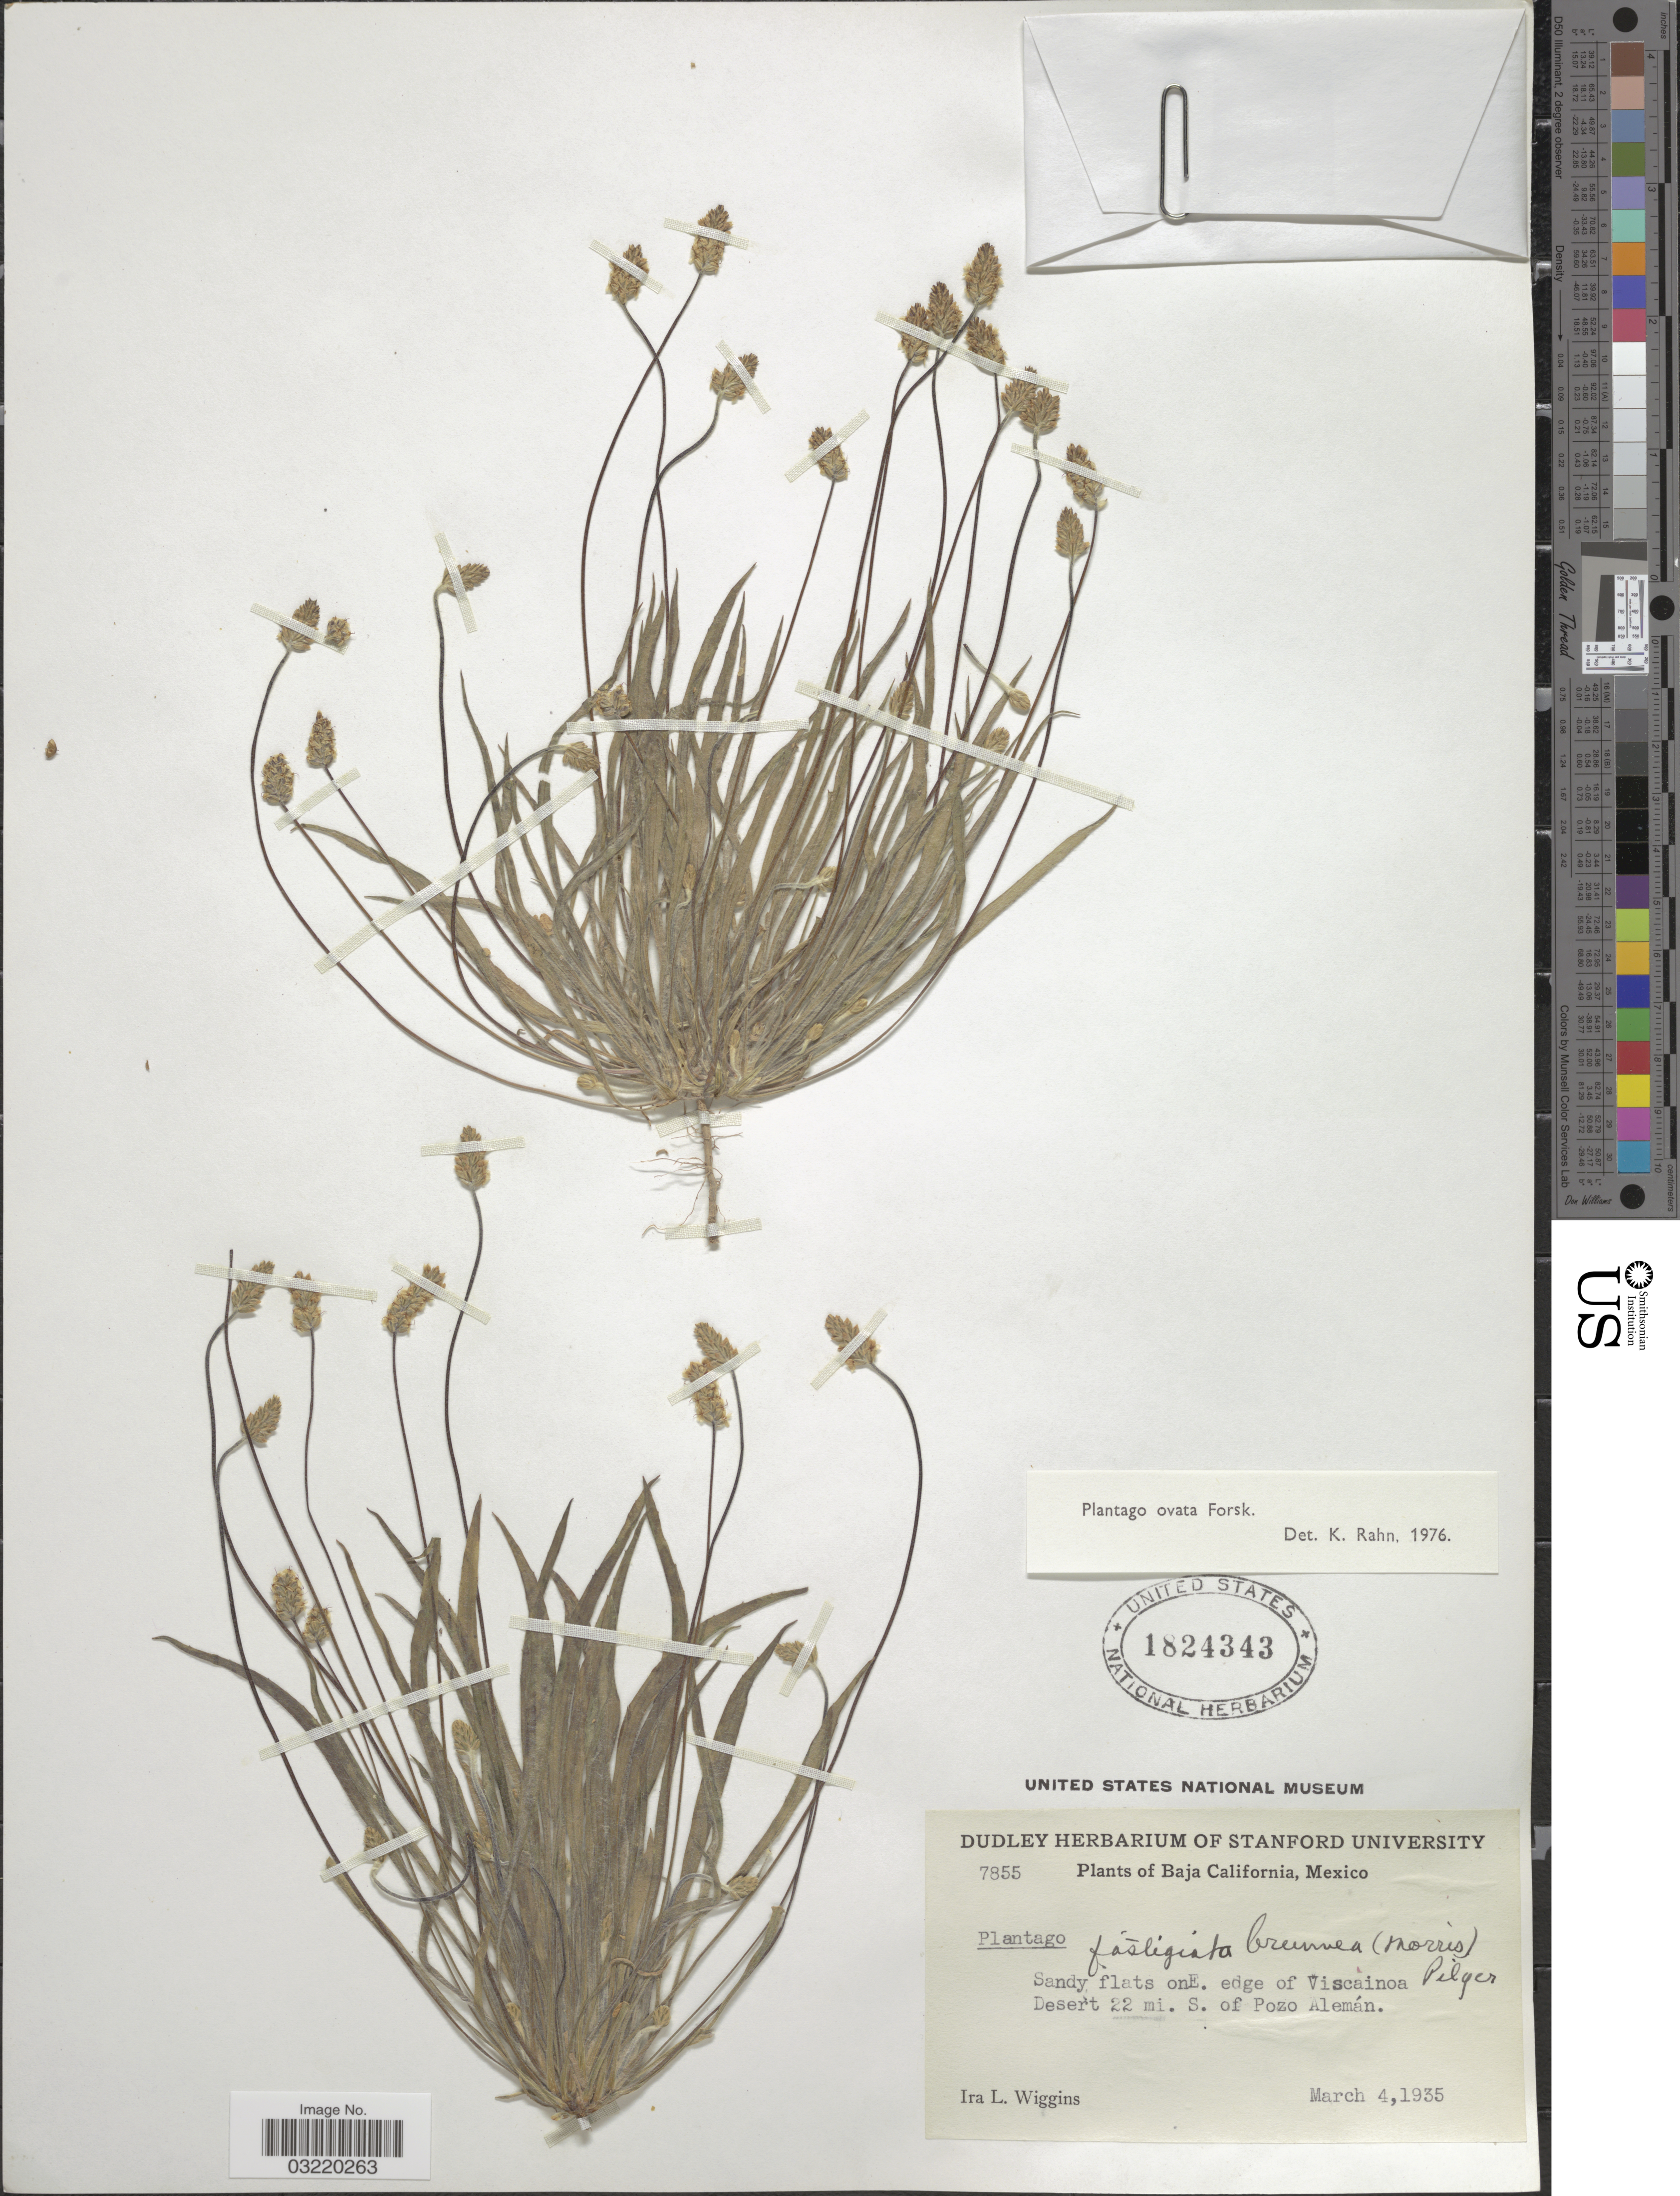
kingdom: Plantae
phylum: Tracheophyta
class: Magnoliopsida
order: Lamiales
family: Plantaginaceae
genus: Plantago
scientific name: Plantago ovata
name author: Forssk.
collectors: I. L. Wiggins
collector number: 7855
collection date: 1935-03-04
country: Mexico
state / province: Baja California Sur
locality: On E. edge of Viscainoa Desert 22 mi. S. of Pozo Alemán.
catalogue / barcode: US 1824343